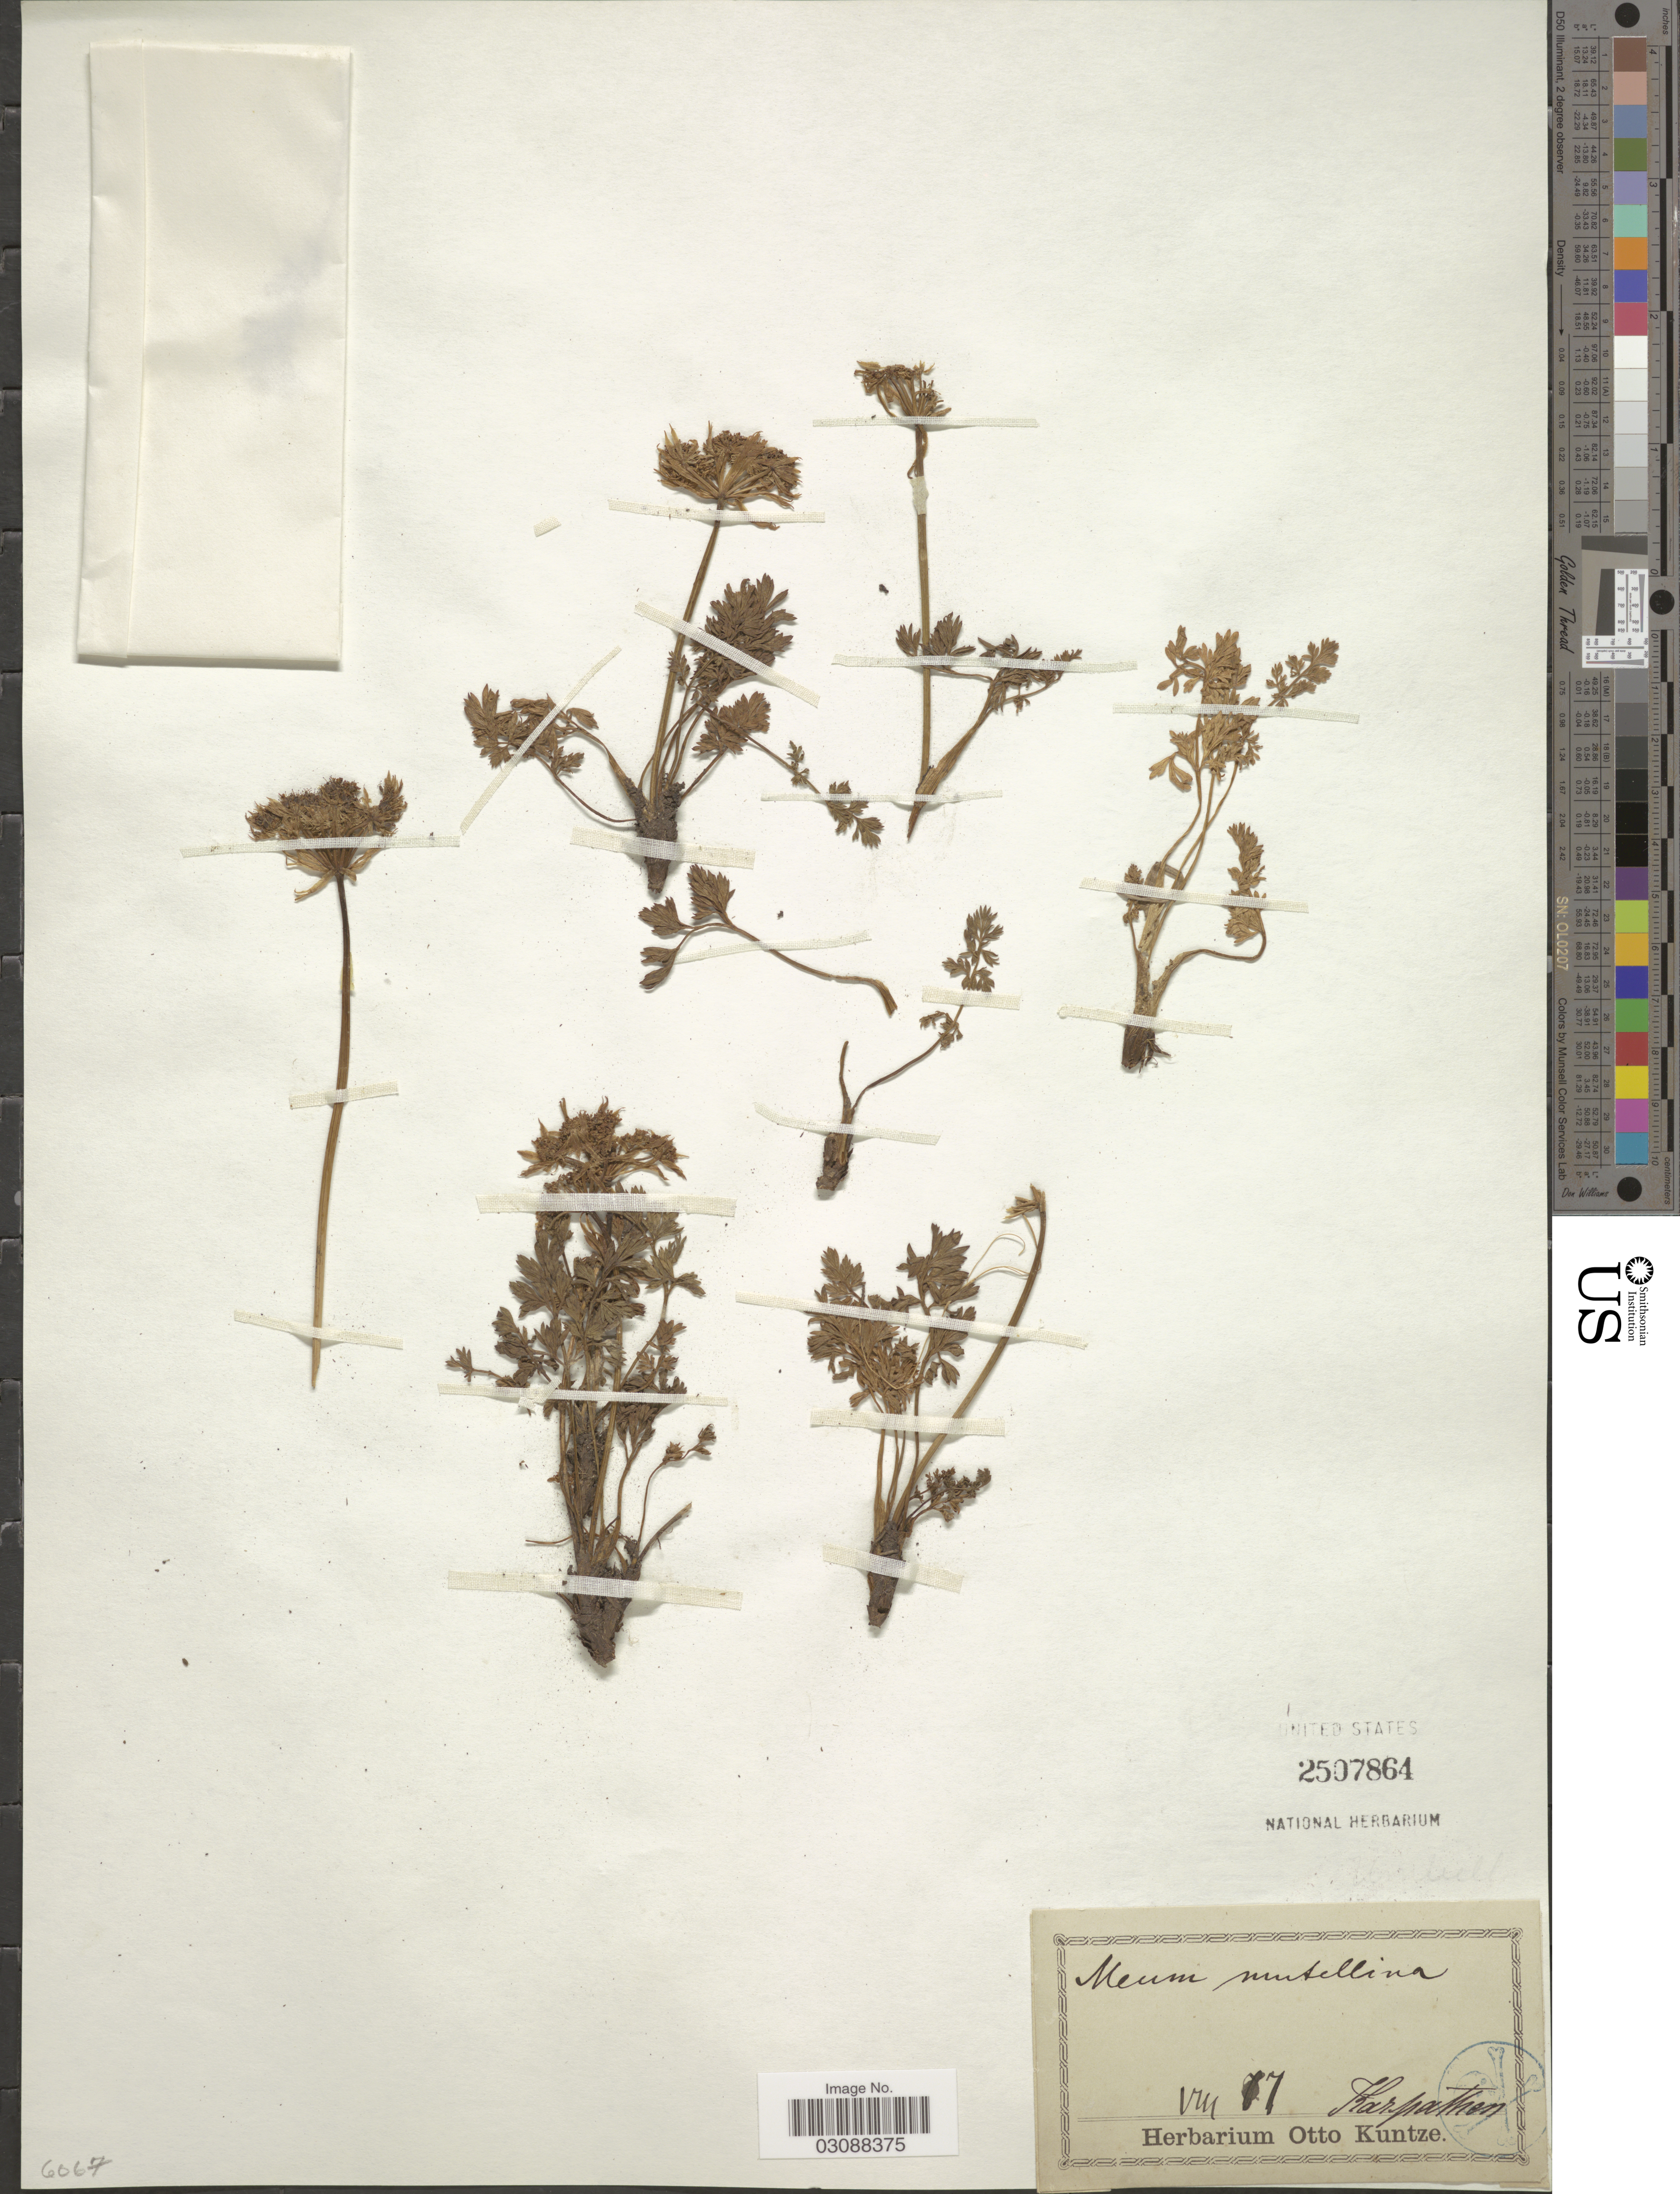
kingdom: Plantae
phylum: Tracheophyta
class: Magnoliopsida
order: Apiales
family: Apiaceae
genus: Meum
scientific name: Meum mutellina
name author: (L.) Gaertn.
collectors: ex herb. Otto Kuntze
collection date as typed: Transcribed d/m/y: /8/77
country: Greece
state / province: South Aegean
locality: Karpathen.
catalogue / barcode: US 2507864